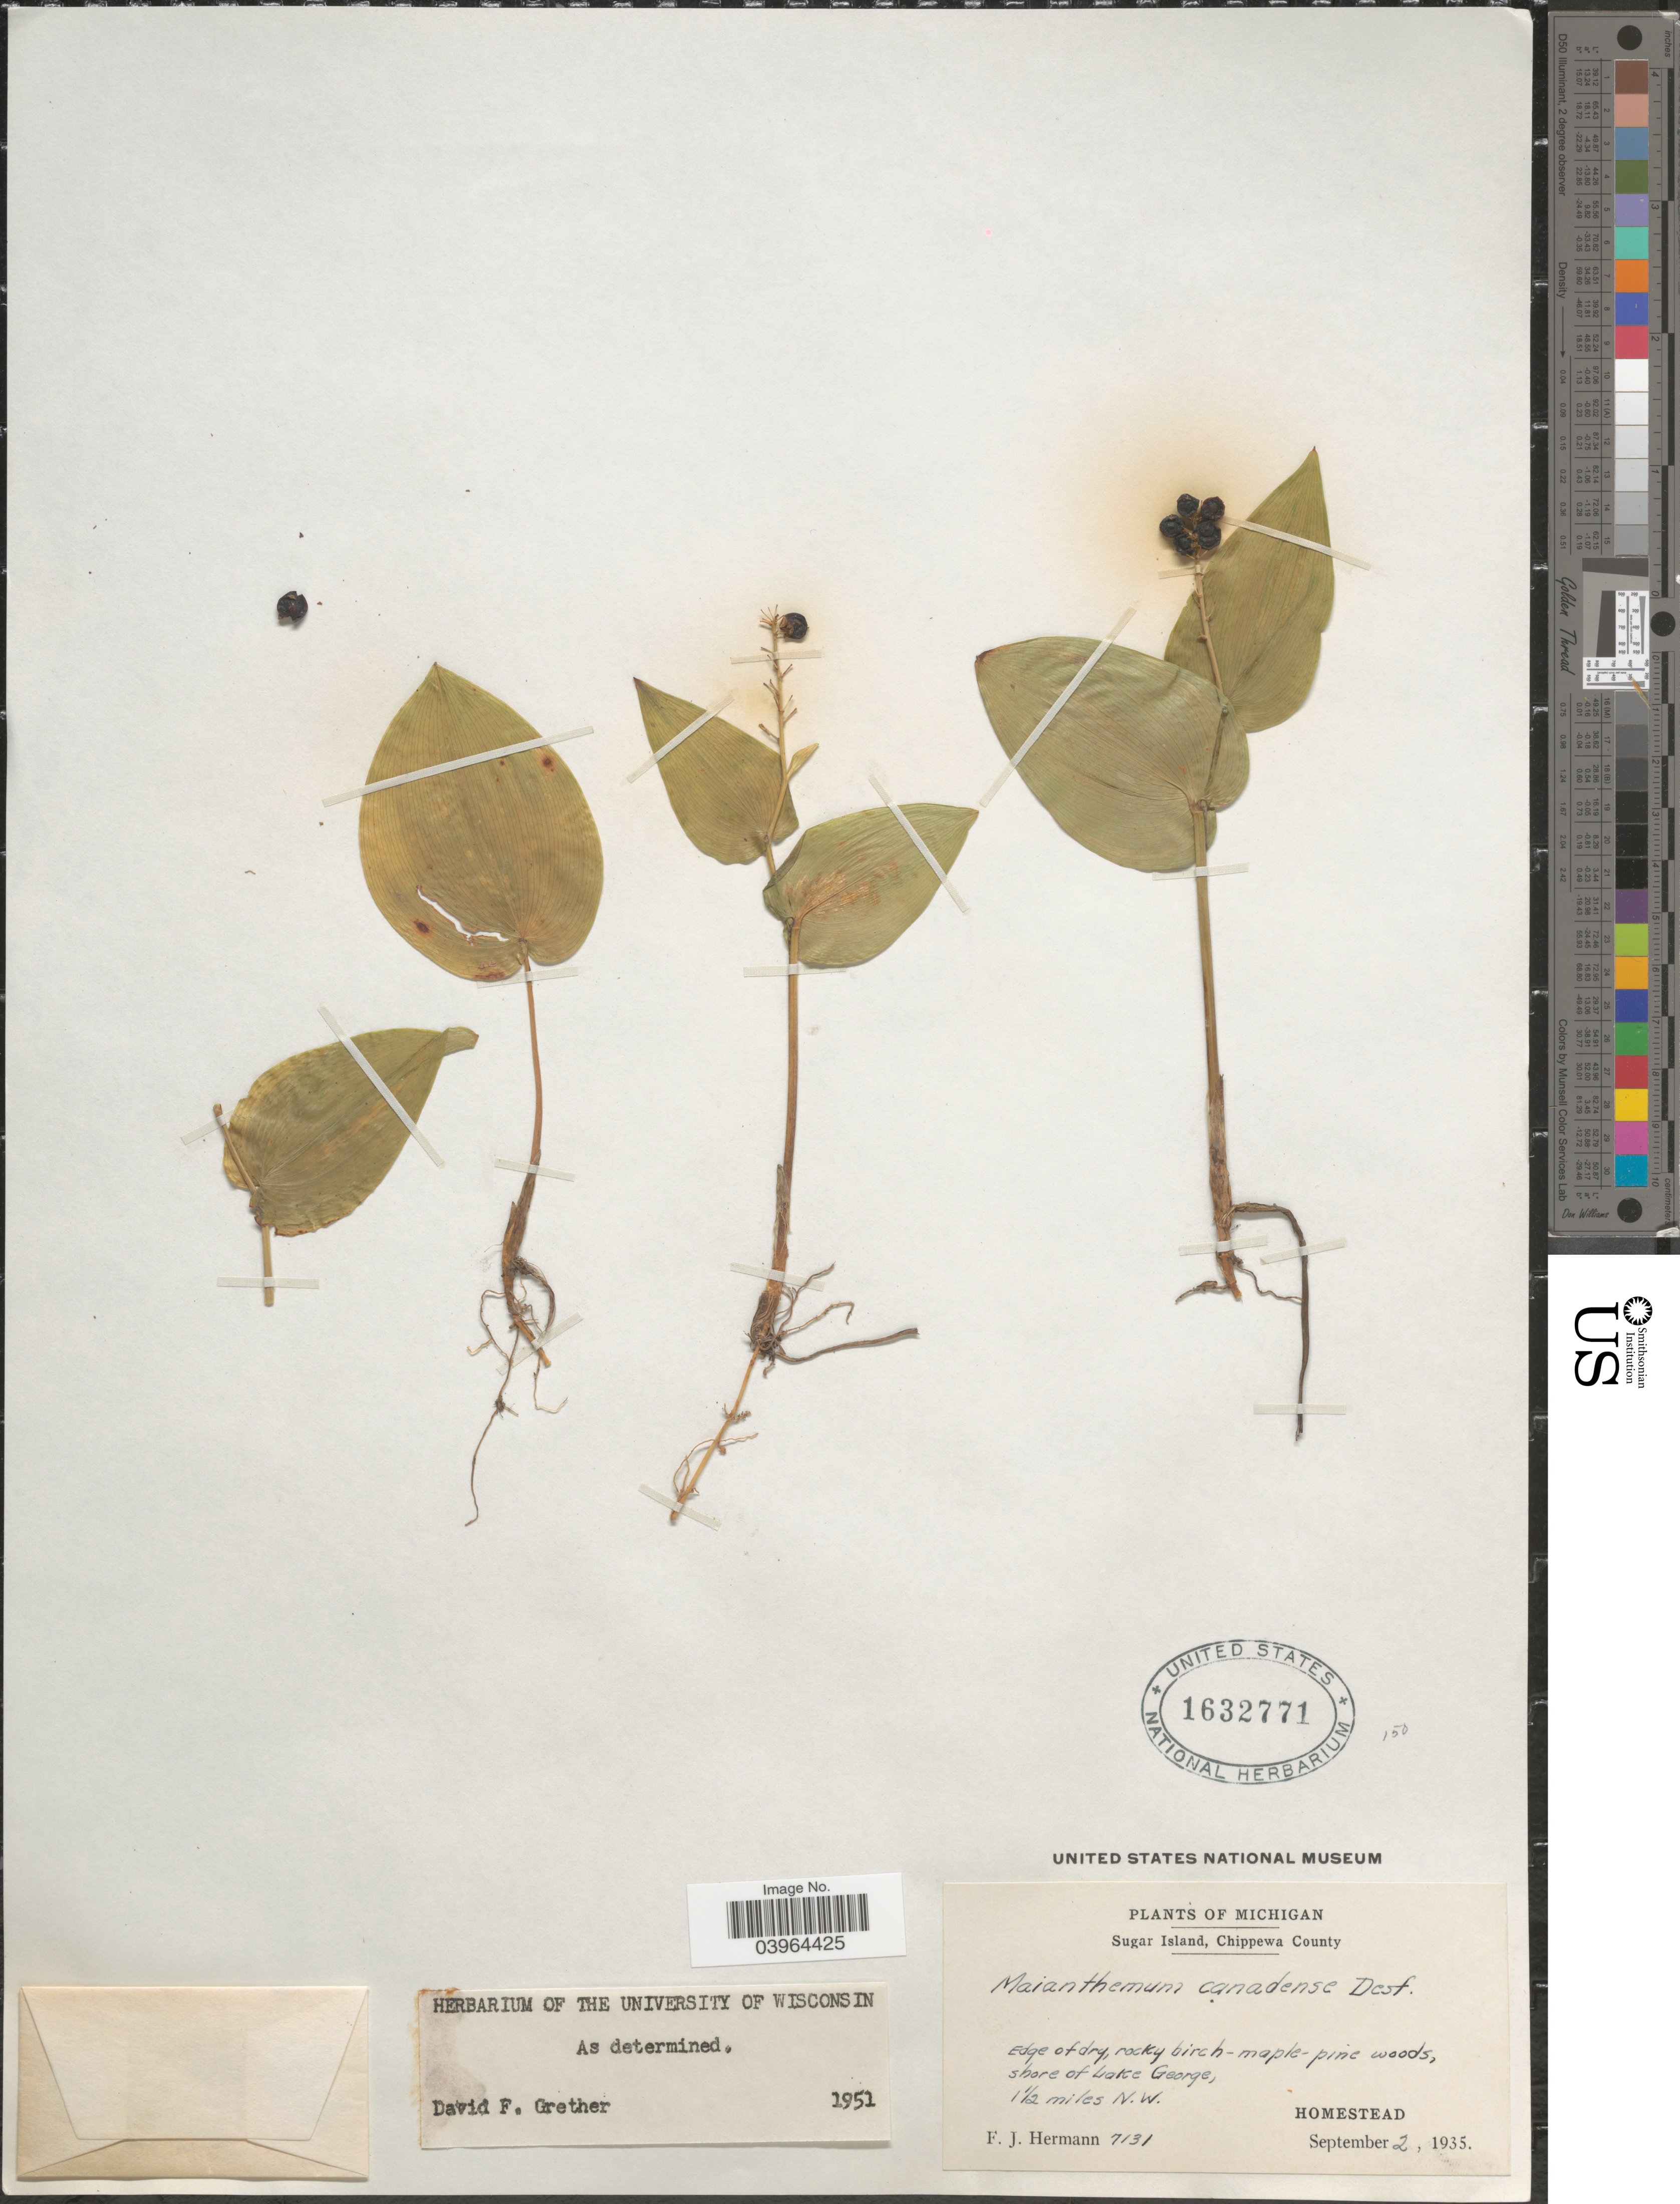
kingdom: Plantae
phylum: Tracheophyta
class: Liliopsida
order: Asparagales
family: Asparagaceae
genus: Maianthemum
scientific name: Maianthemum canadense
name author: Desf.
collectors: F. J. Hermann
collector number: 7131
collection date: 1935-09-02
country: United States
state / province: Michigan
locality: Sugar Island, Chippewa County. Shore of Lake George, 1½ miles N.W. Homestead.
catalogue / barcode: US 1632771